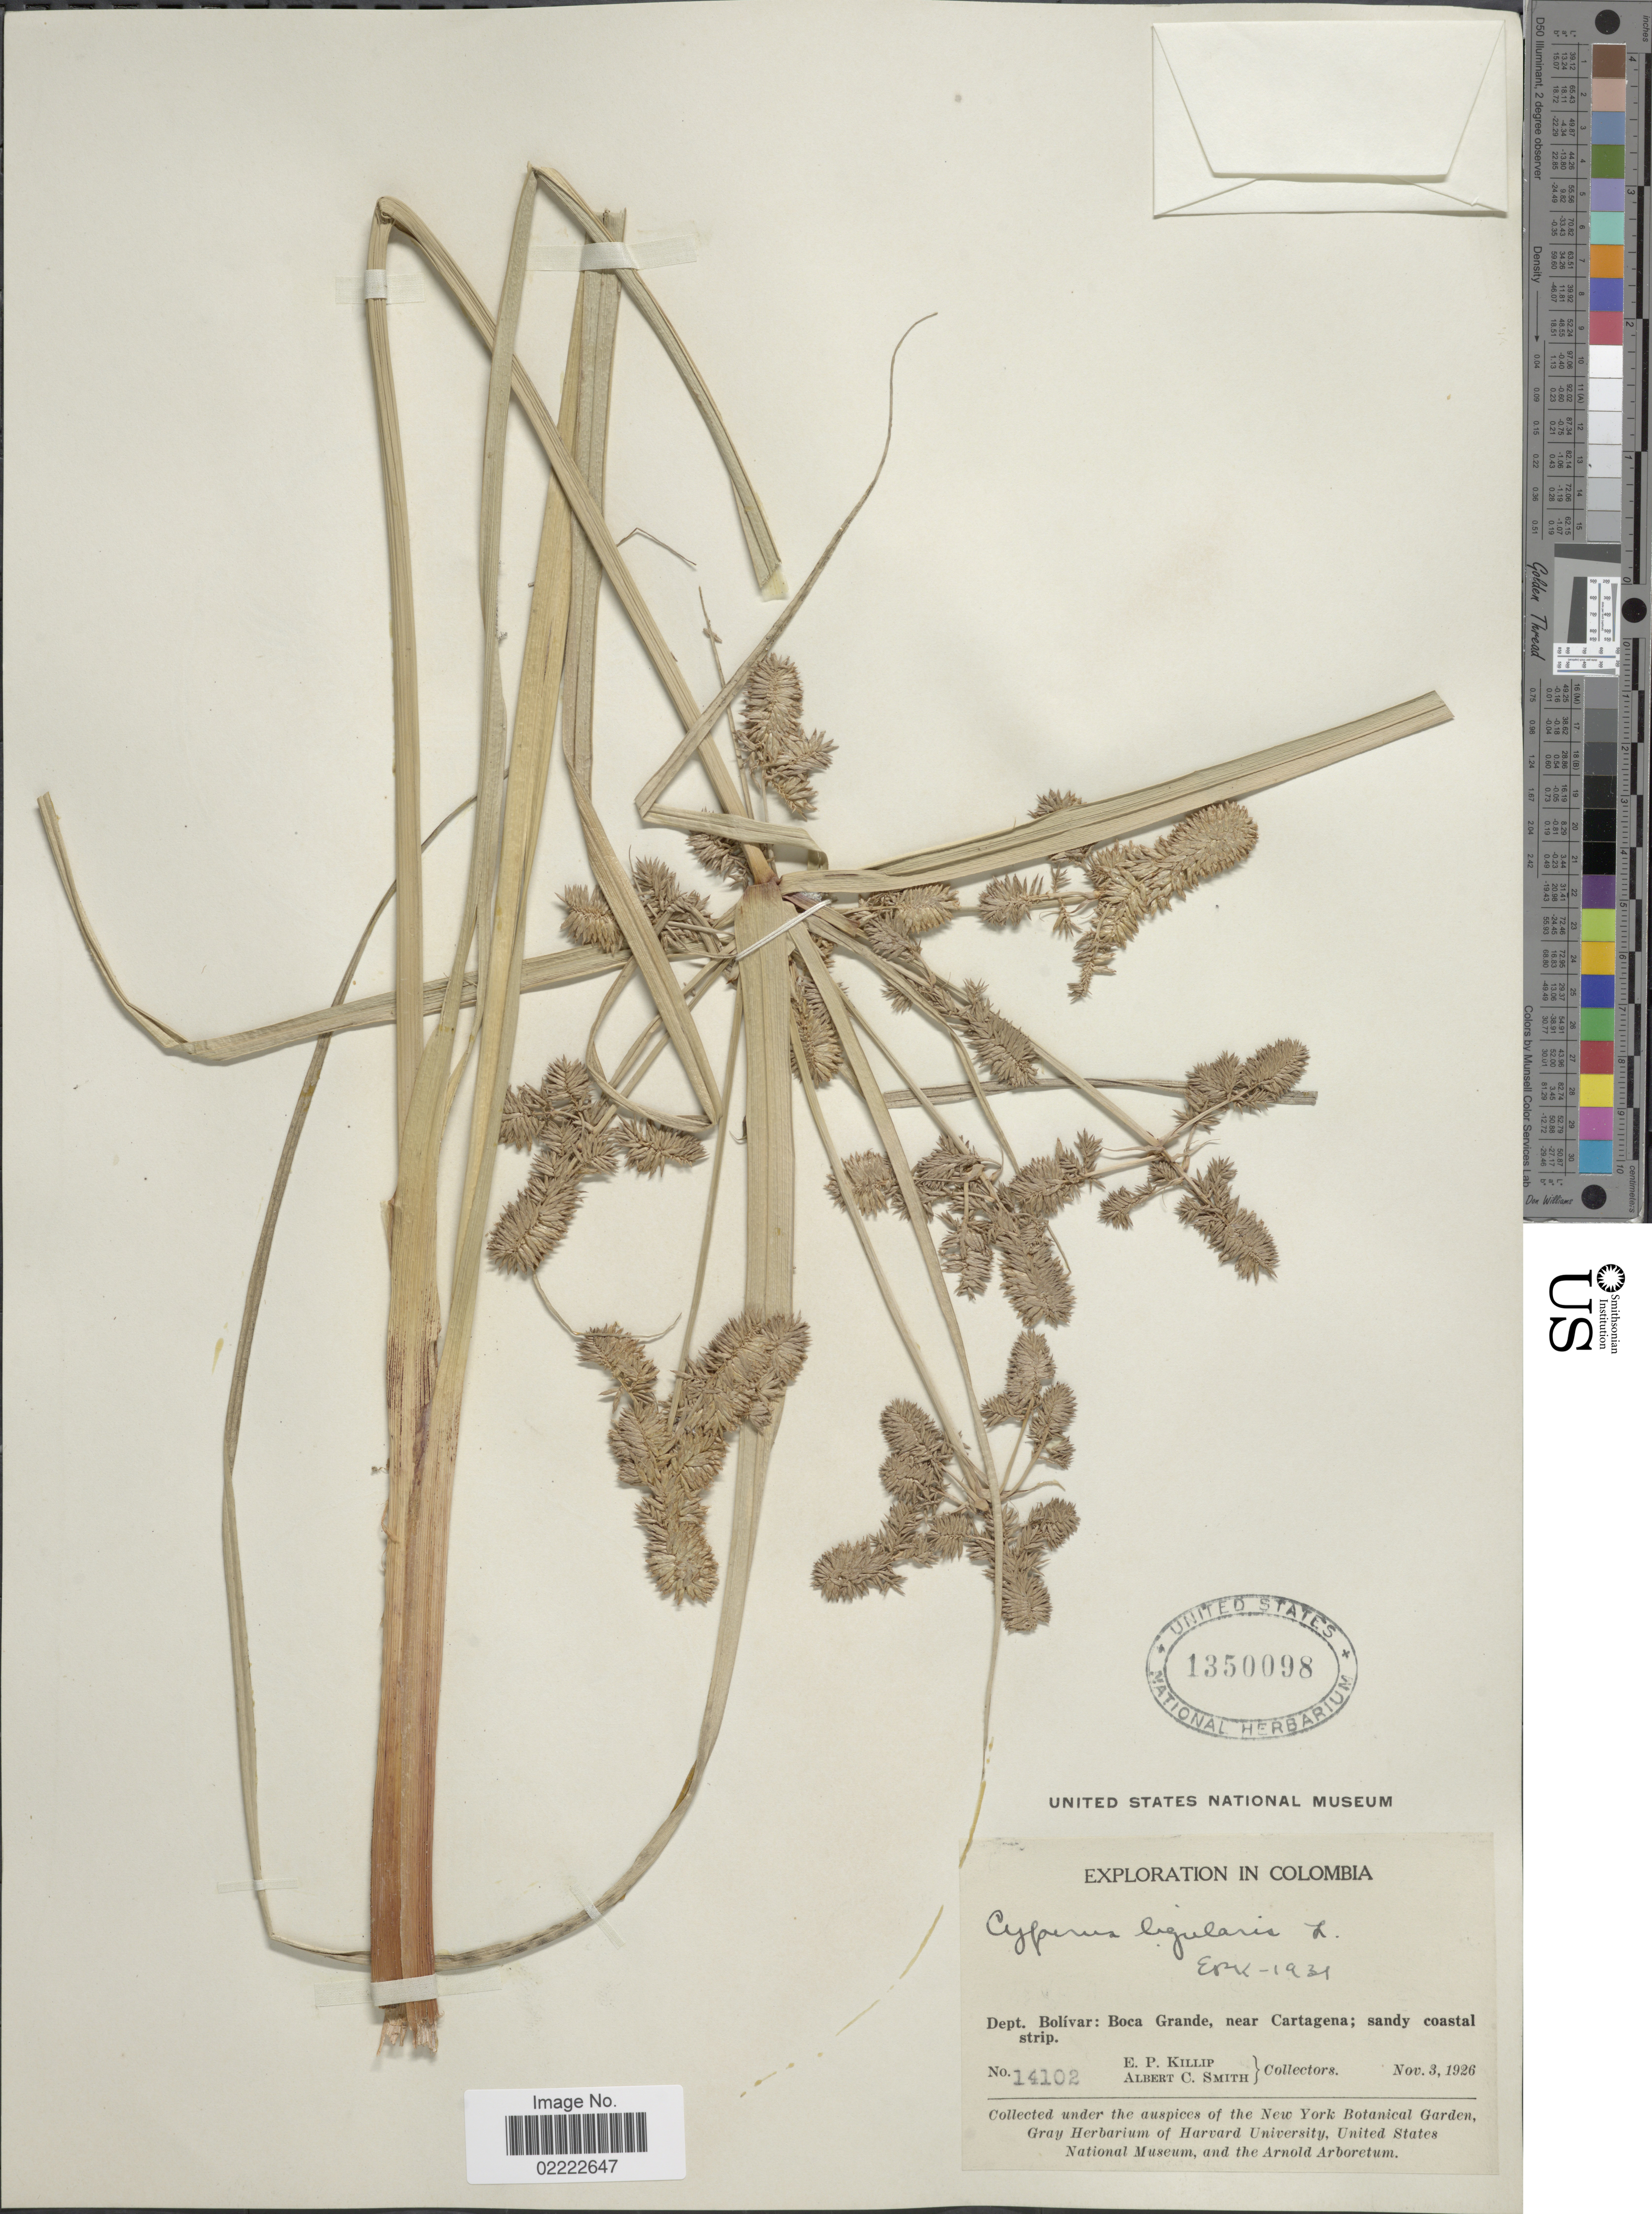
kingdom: Plantae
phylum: Tracheophyta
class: Liliopsida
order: Poales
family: Cyperaceae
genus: Cyperus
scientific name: Cyperus ligularis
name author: L.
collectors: E. P. Killip & A. C. Smith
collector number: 14102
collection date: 1926-11-03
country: Colombia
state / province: Bolívar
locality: Dept Bolívar: Boca Grande, near Cartagena; sandy coastal strip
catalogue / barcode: US 1350098